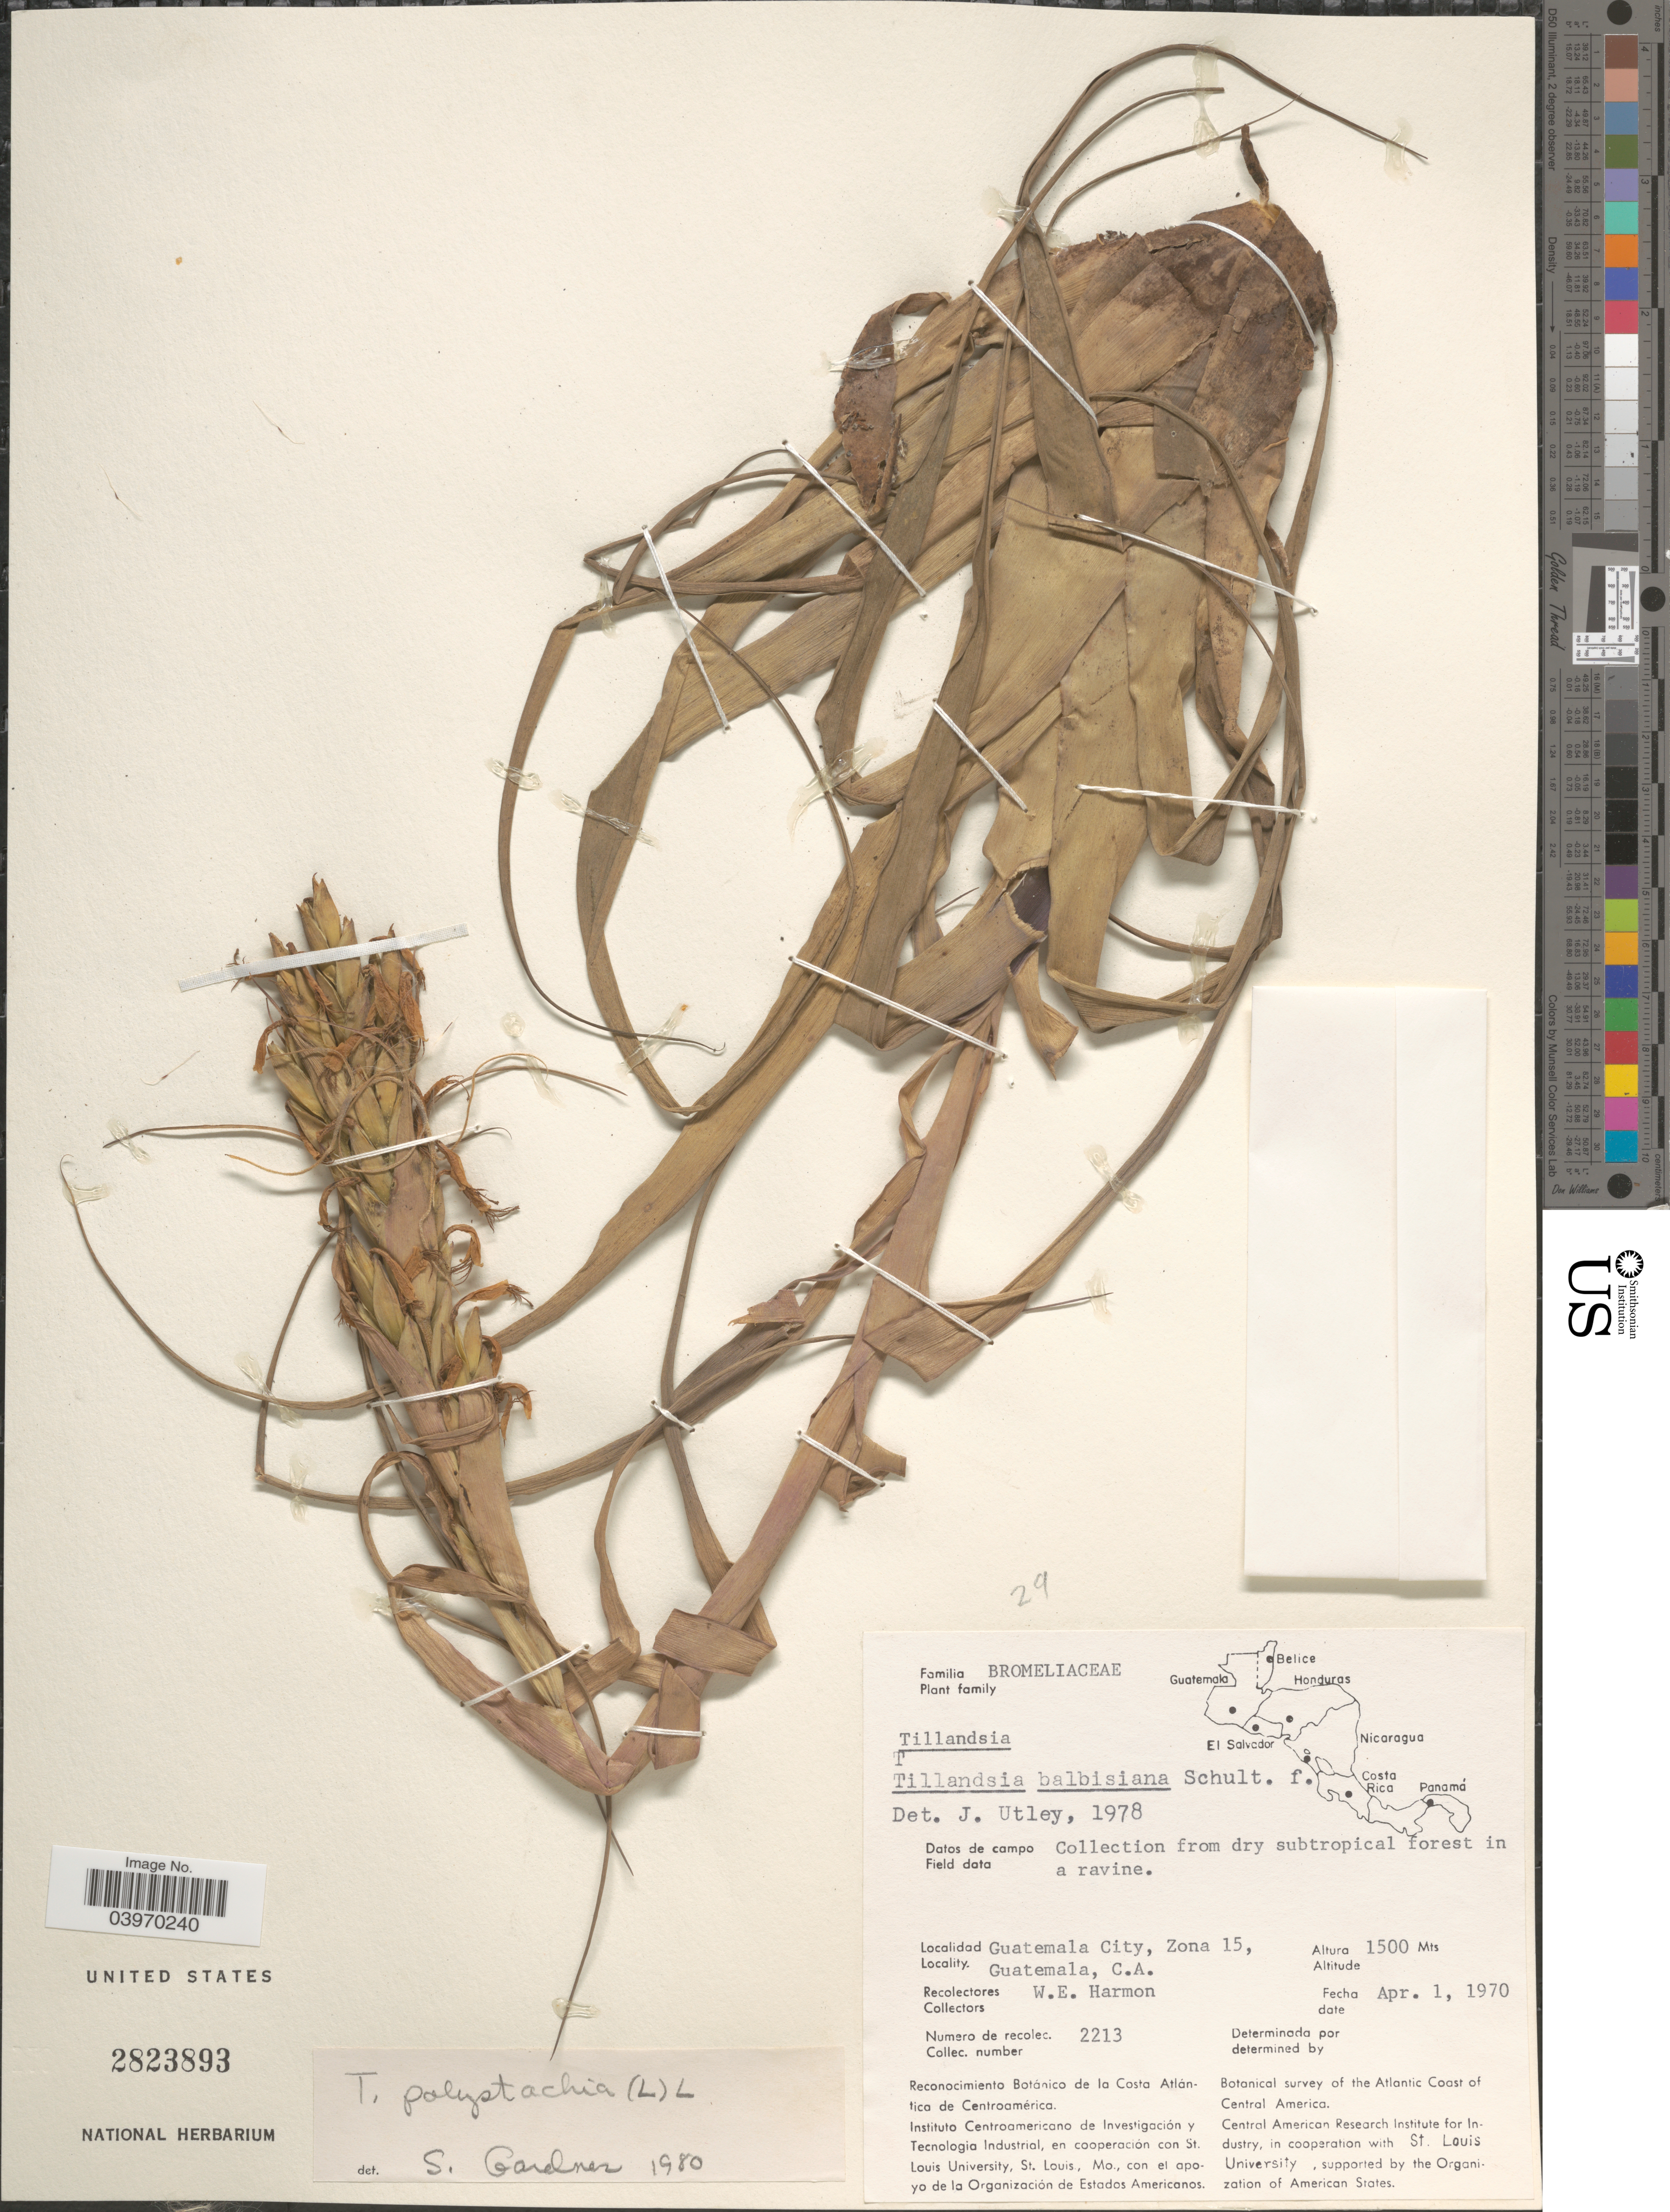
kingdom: Plantae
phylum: Tracheophyta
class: Liliopsida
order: Poales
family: Bromeliaceae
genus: Tillandsia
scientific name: Tillandsia balbisiana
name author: Schult. f.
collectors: W. E. Harmon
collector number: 2213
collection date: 1970-04-01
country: Guatemala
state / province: Guatemala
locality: Guatemala City, Zona 15.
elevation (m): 1500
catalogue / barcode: US 2823893